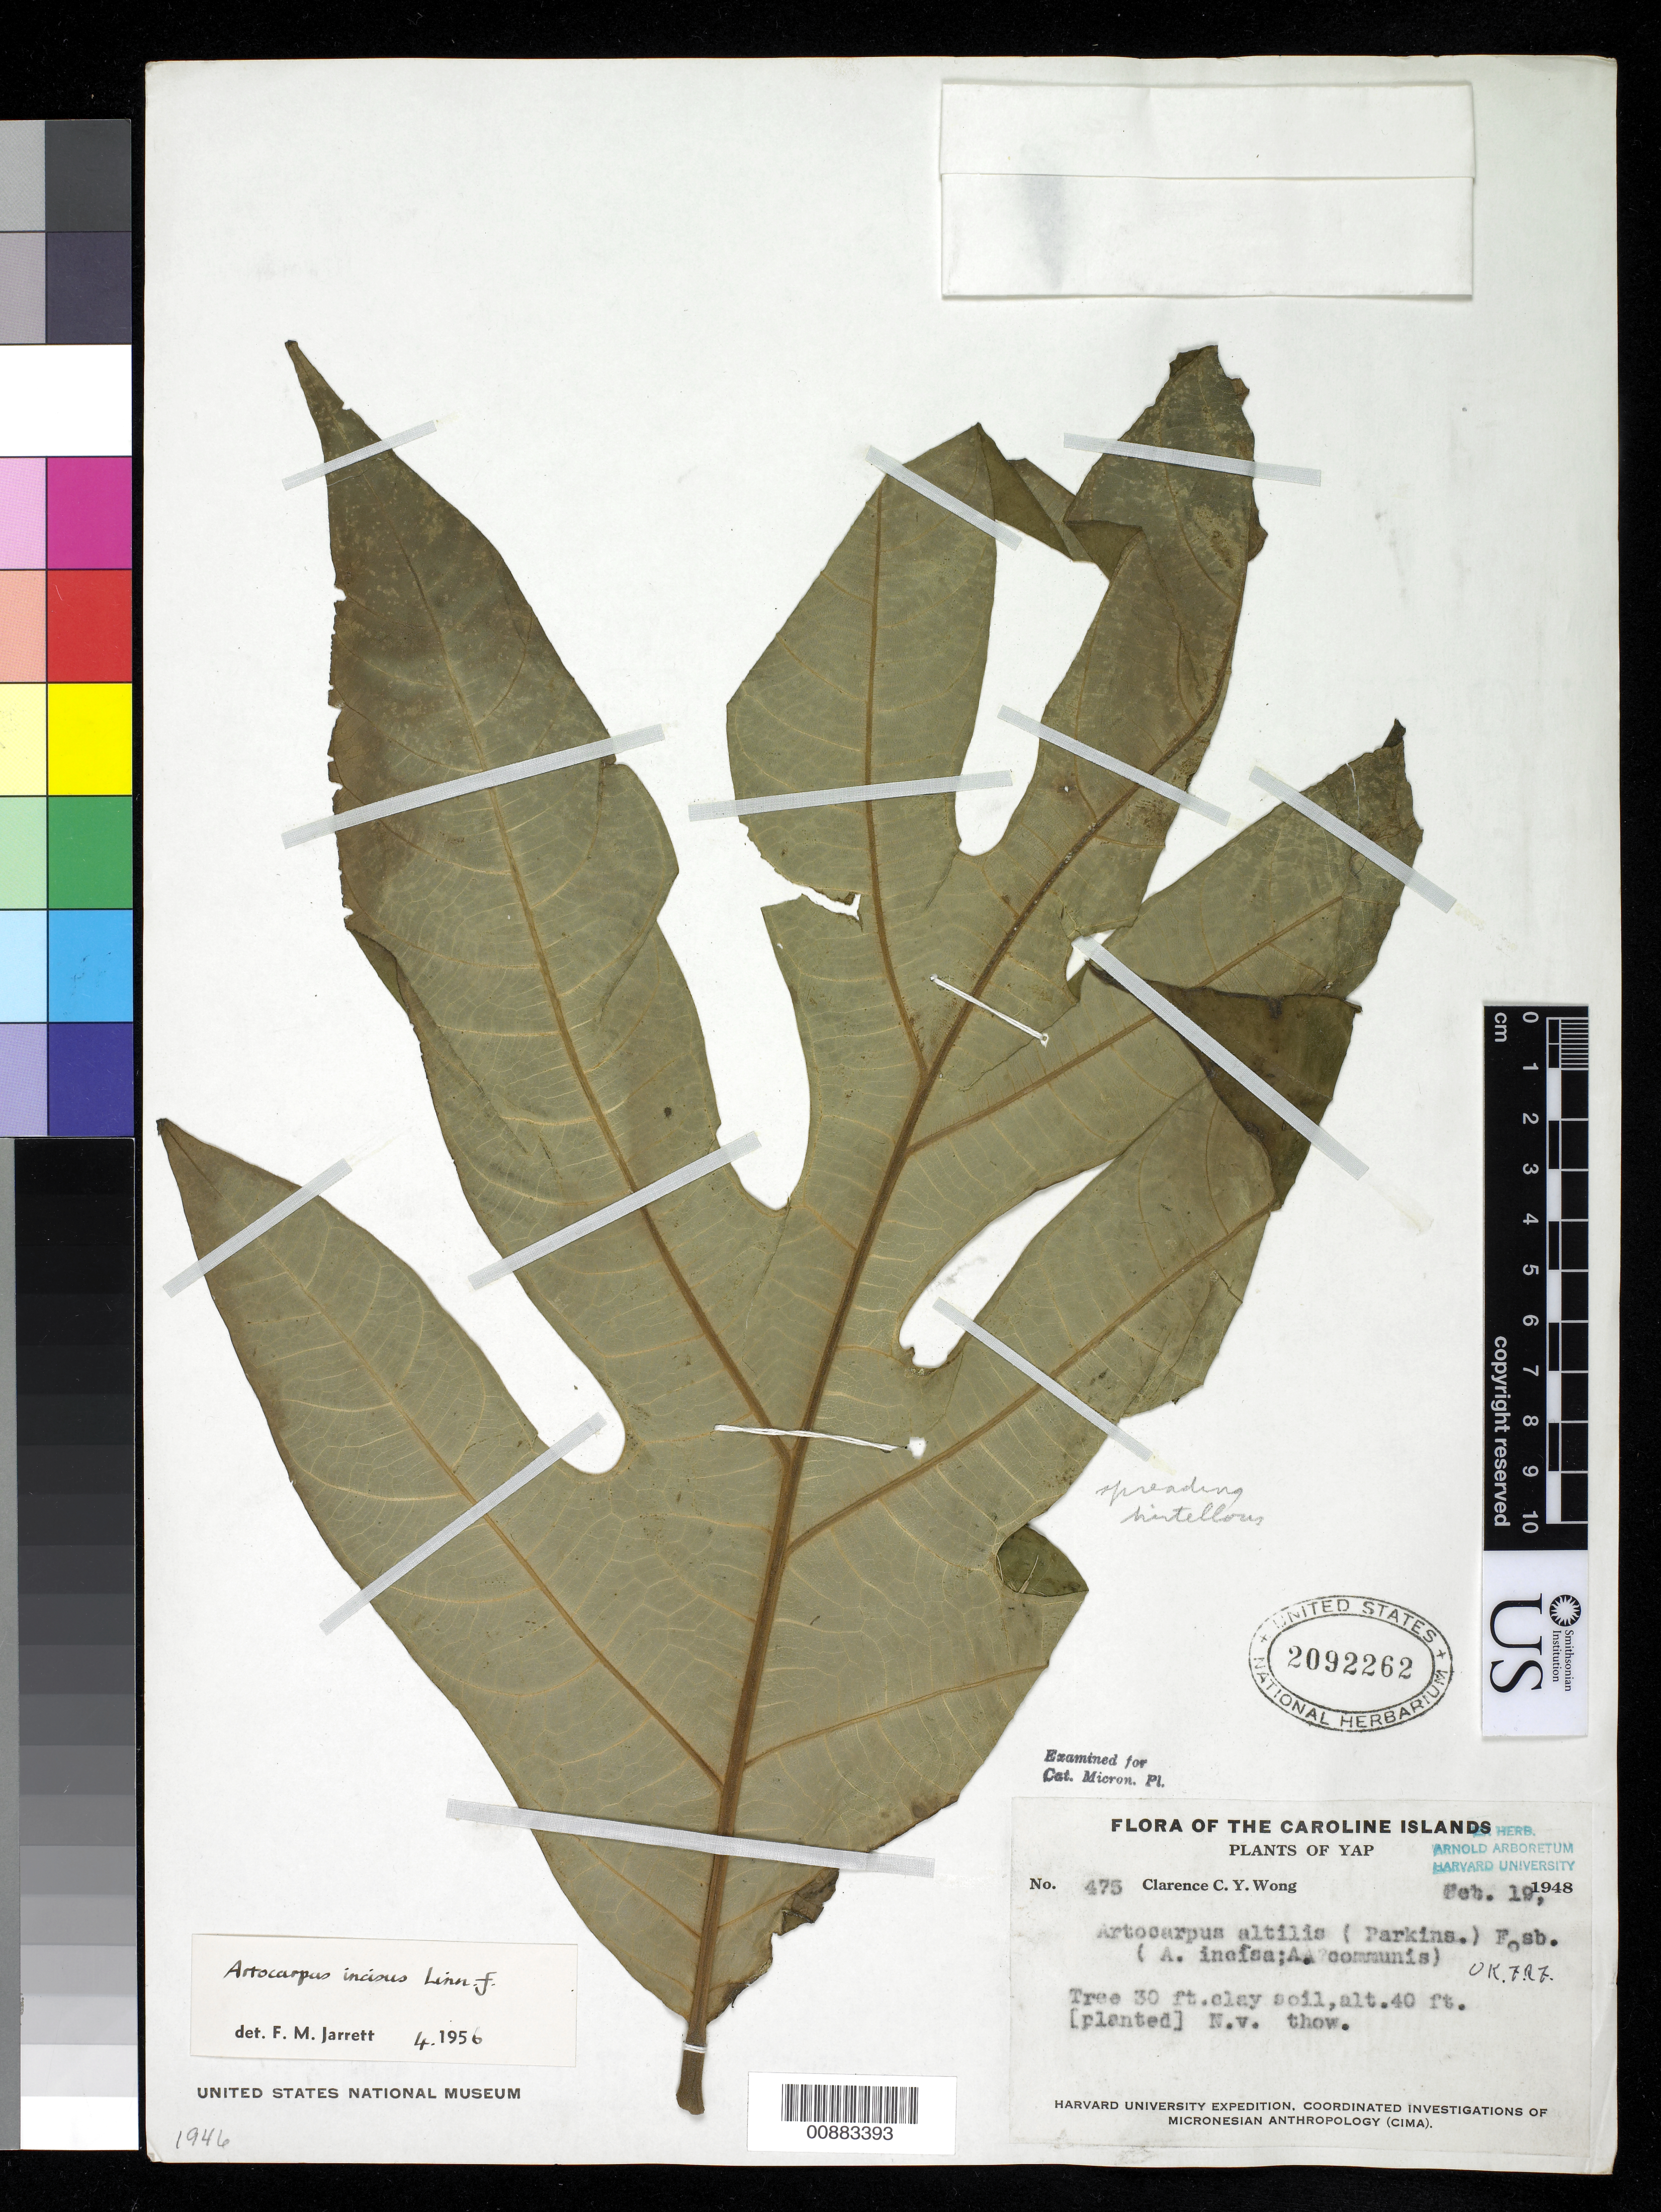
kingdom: Plantae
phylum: Tracheophyta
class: Magnoliopsida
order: Rosales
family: Moraceae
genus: Artocarpus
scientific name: Artocarpus altilis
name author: (Parkinson) Fosberg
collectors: C. Wong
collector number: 475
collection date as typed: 19 Feb 1948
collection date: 1948-02-19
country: Micronesia, Federated States of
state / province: Yap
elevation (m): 12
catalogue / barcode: US 2092262